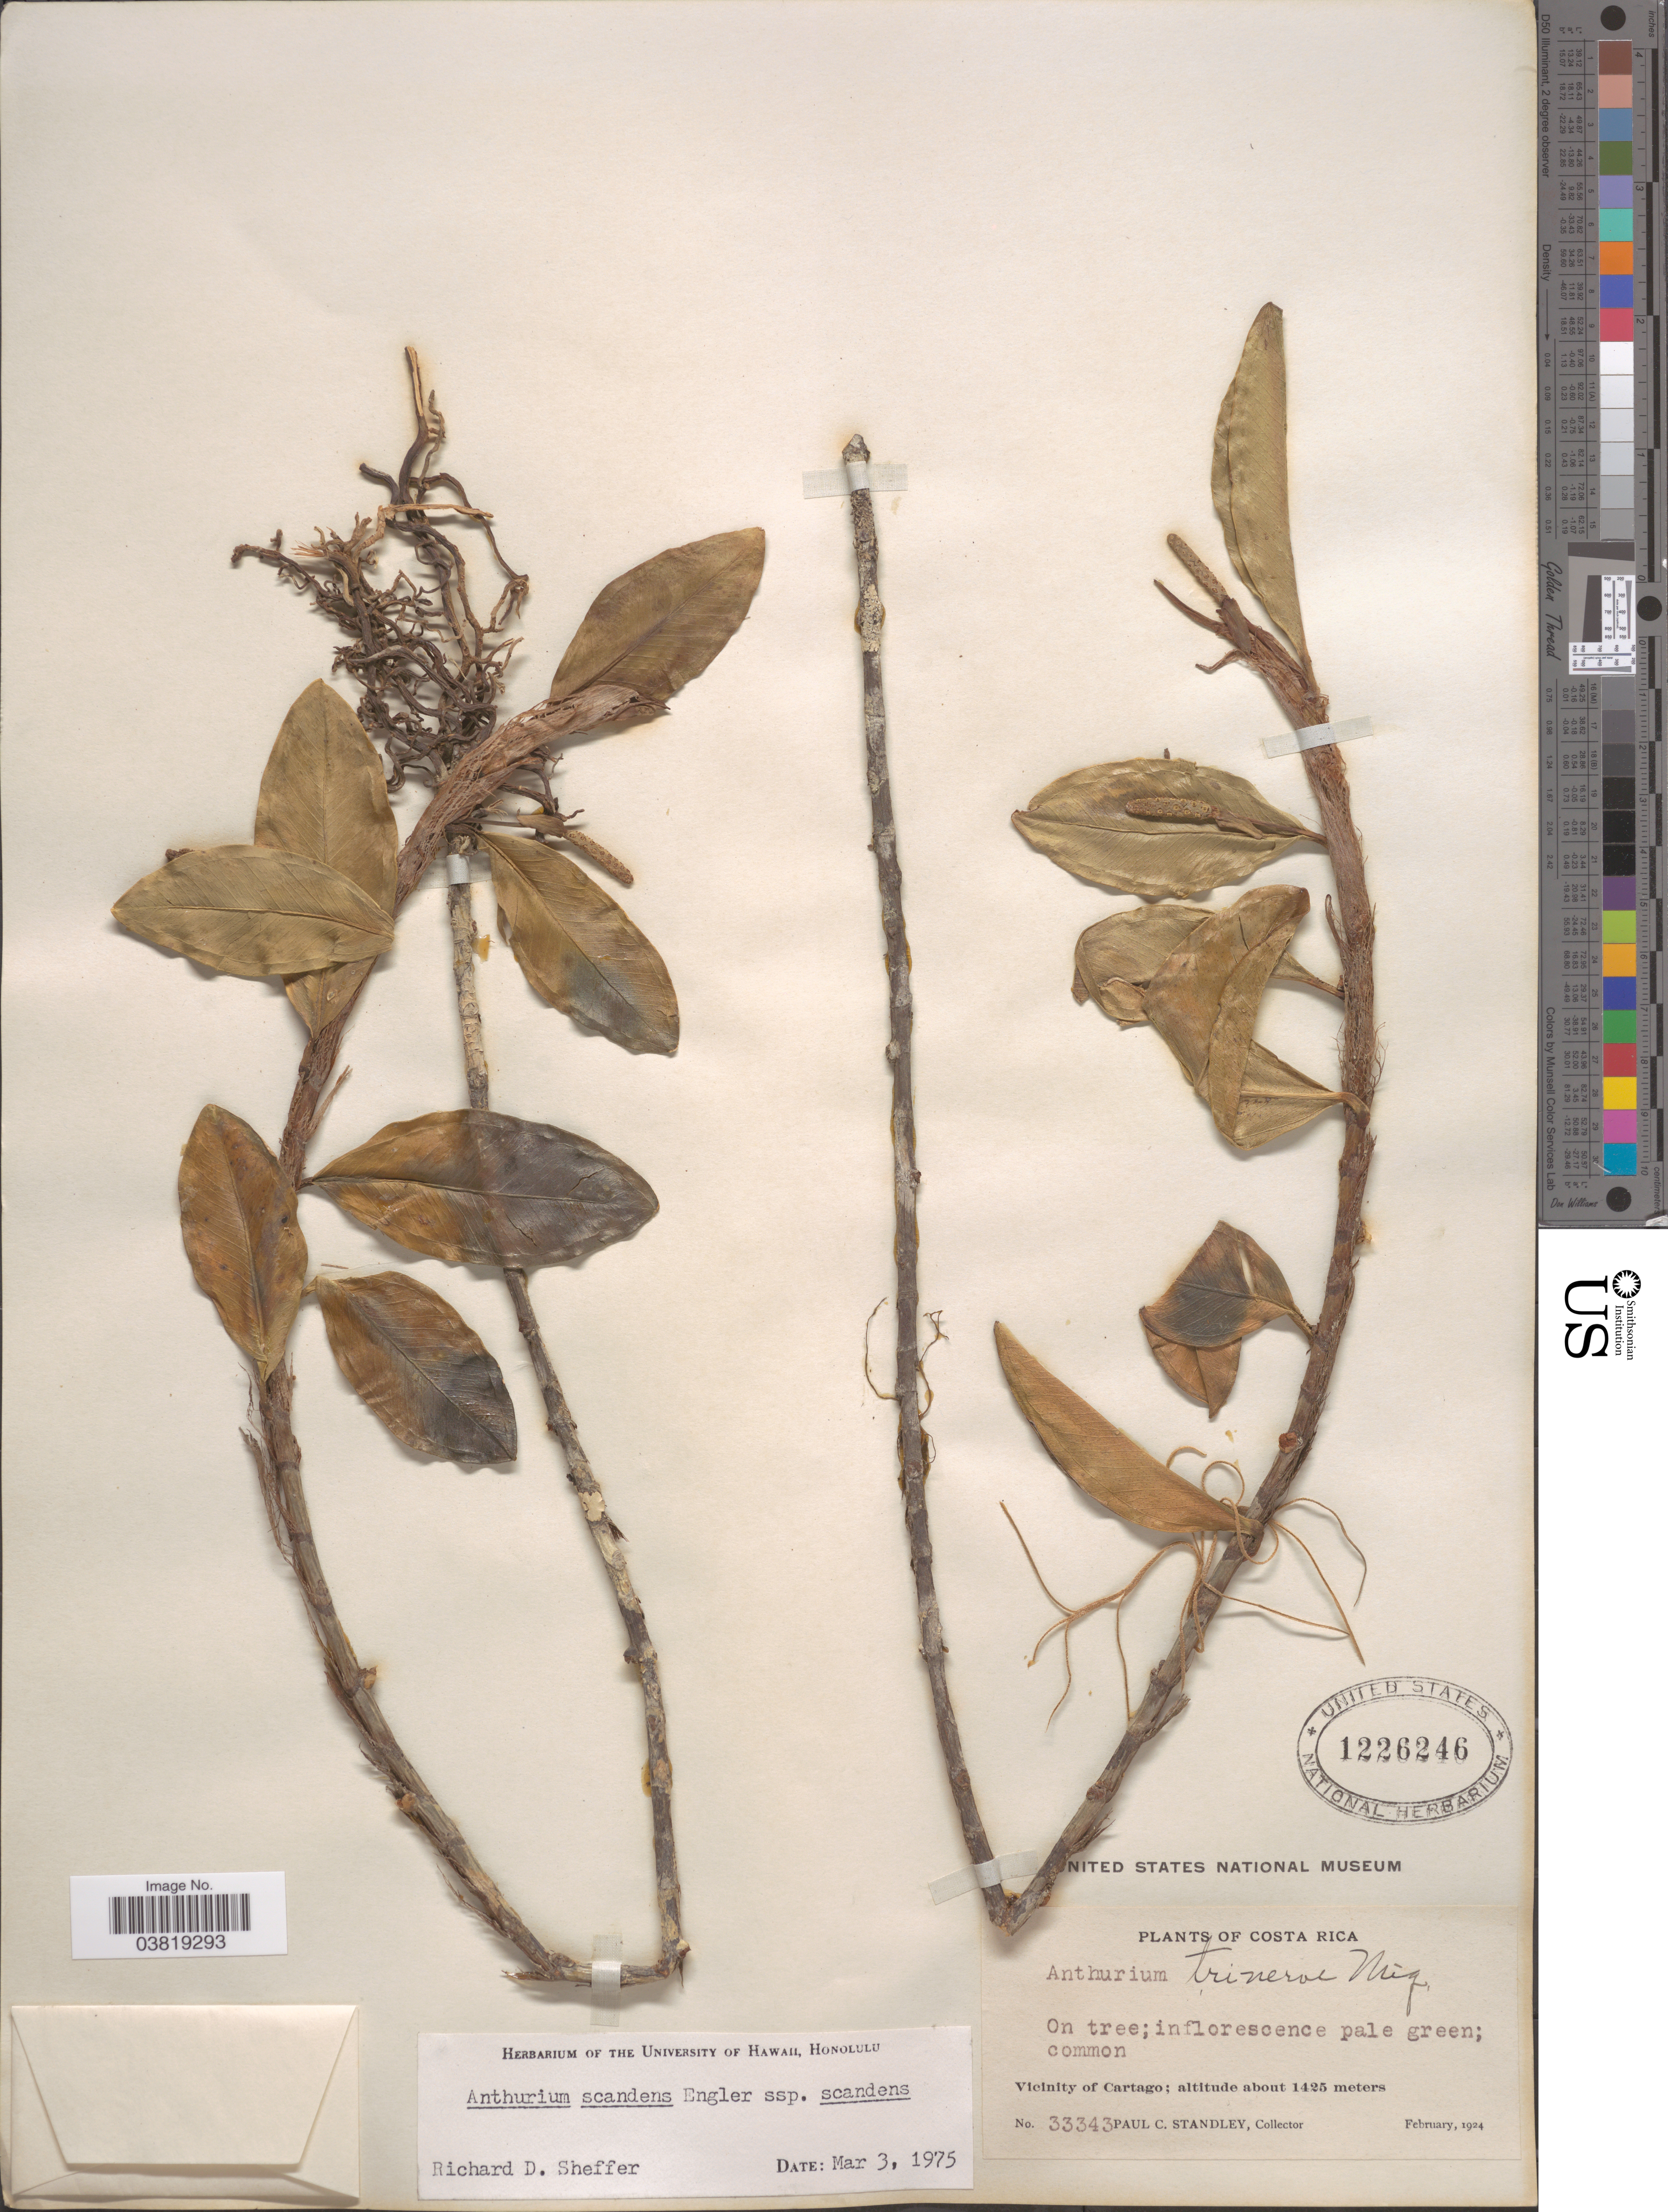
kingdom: Plantae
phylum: Tracheophyta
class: Liliopsida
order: Alismatales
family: Araceae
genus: Anthurium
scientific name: Anthurium scandens var. scandens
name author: (Aubl.) Engl.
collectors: P. C. Standley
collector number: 33343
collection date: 1924-02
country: Costa Rica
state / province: Cartago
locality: Vicinity of Cartago.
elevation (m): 1425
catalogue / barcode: US 1226246